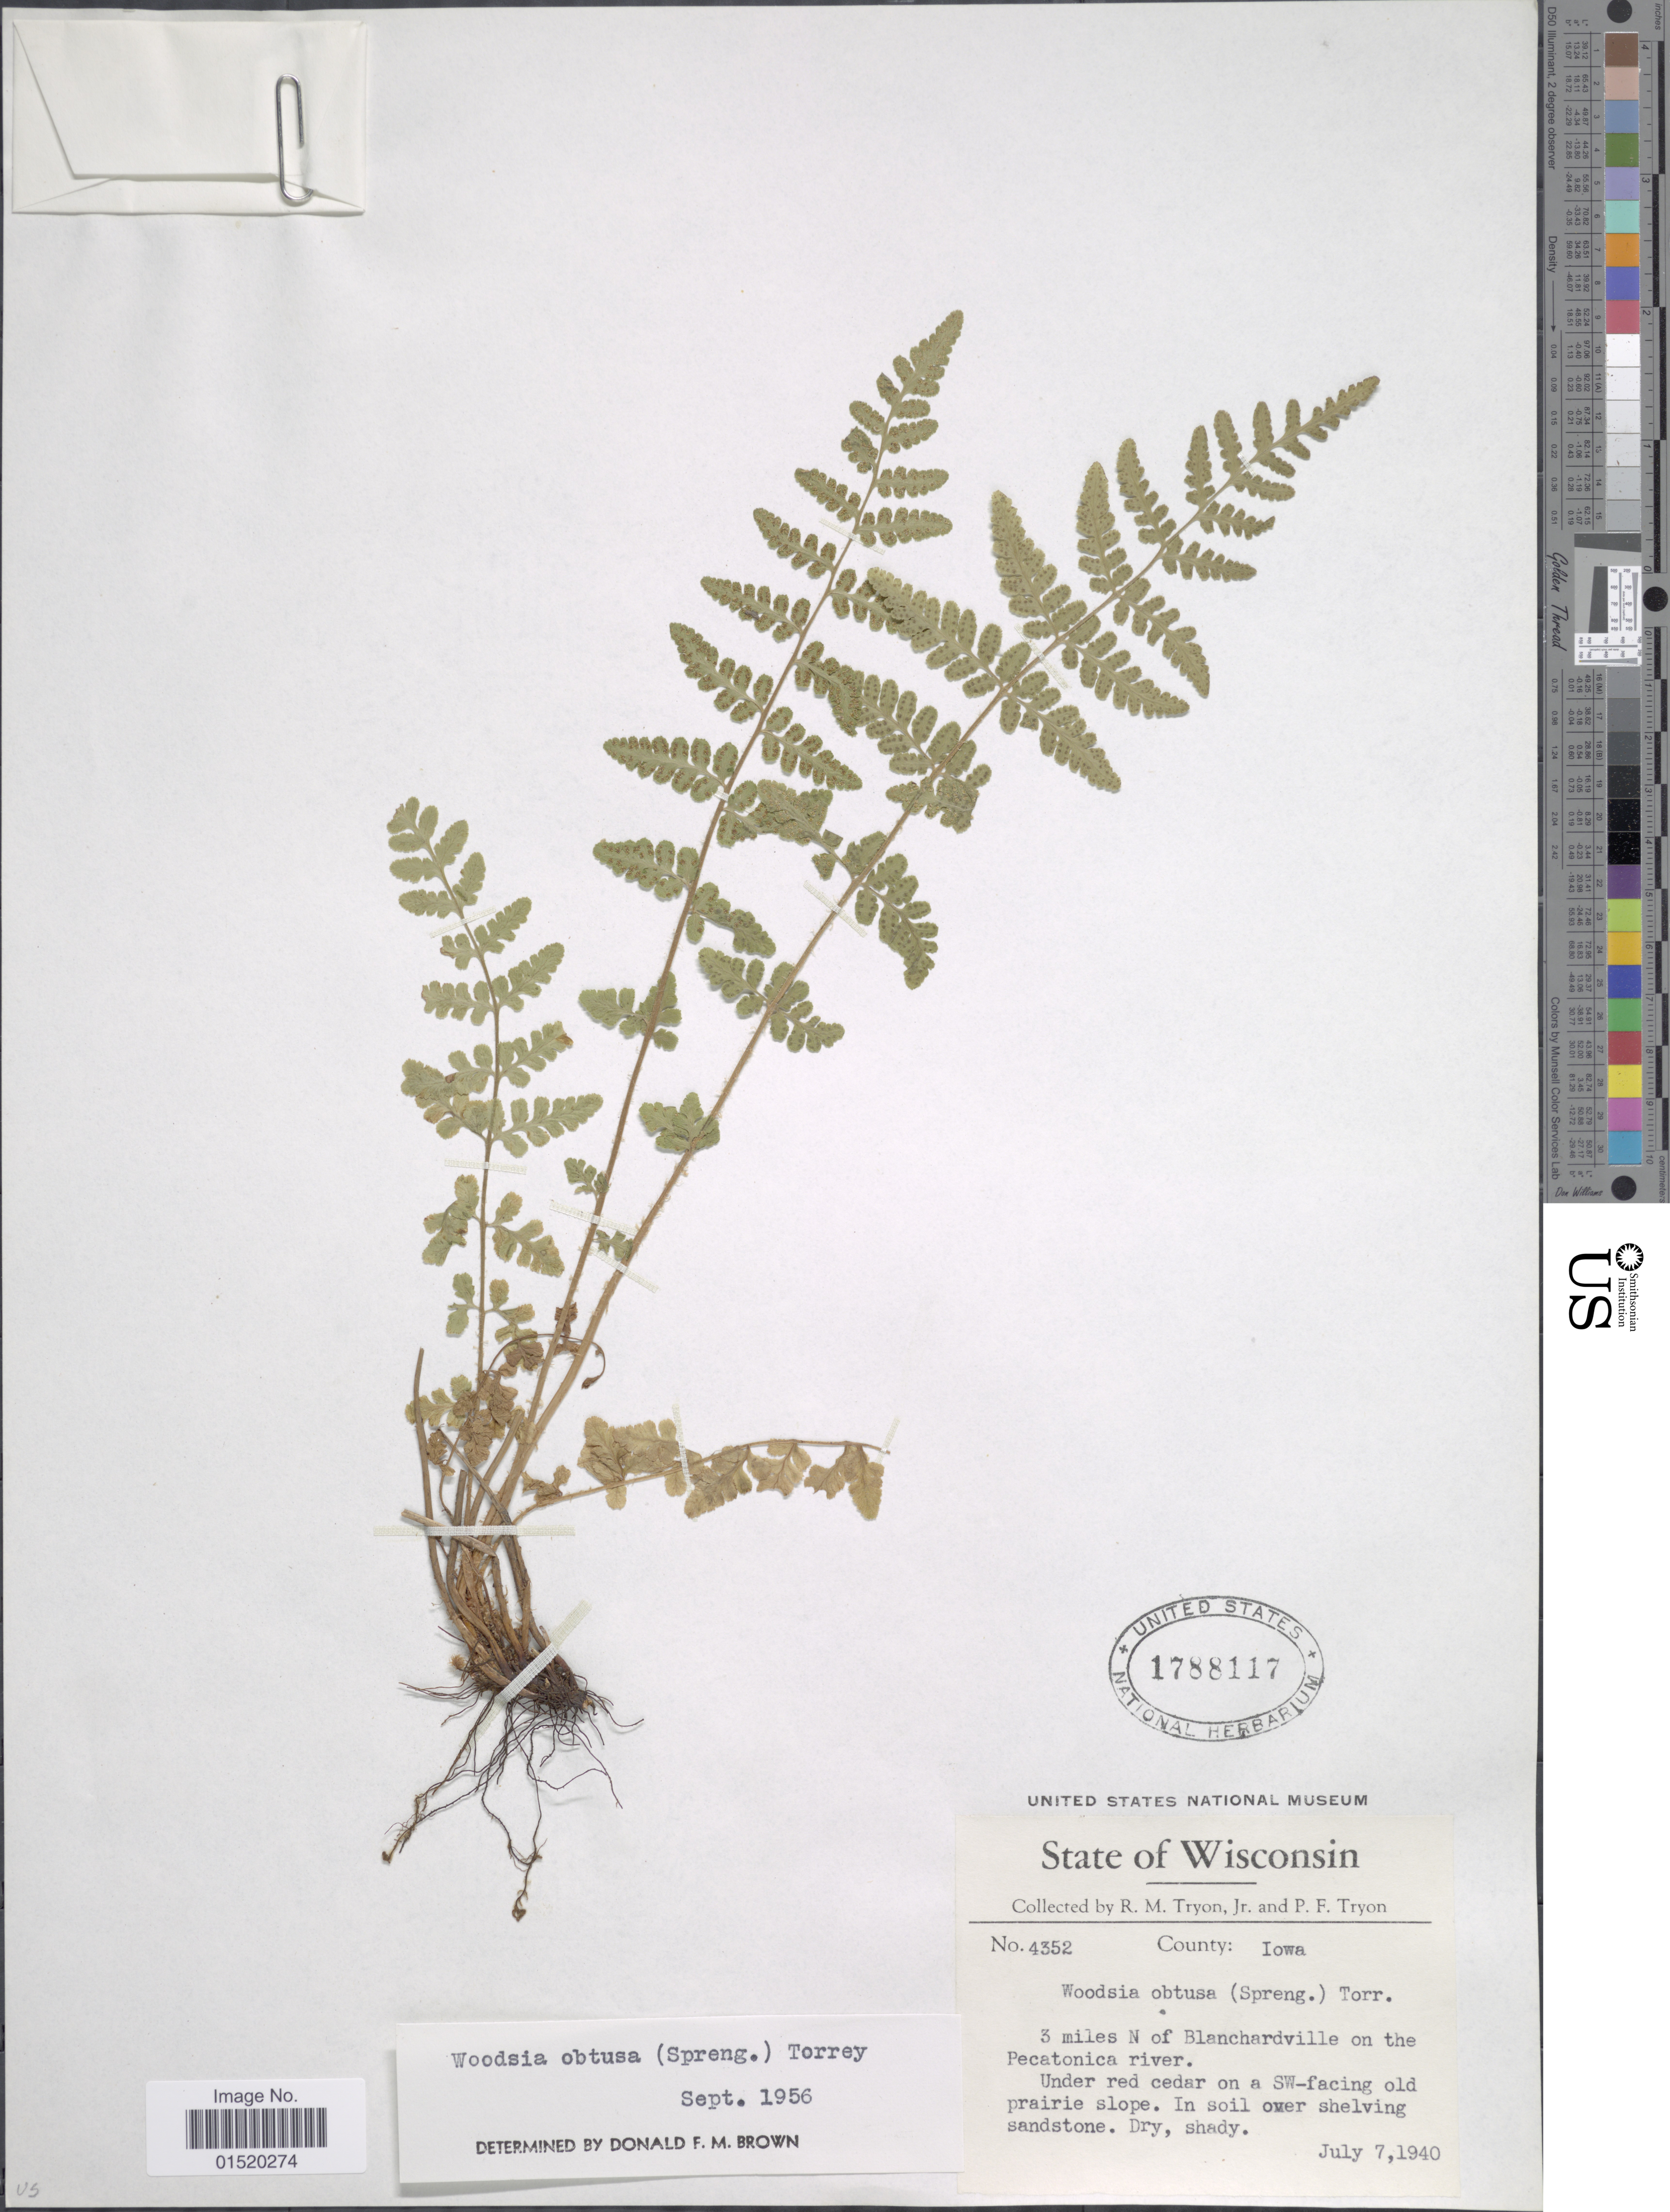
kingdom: Plantae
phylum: Tracheophyta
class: Polypodiopsida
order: Polypodiales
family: Woodsiaceae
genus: Woodsia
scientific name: Woodsia obtusa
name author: (Spreng.) Torr.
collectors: R. M. Tryon & P. Tryon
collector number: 4352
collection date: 1940-07-07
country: United States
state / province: Iowa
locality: Wisconsin, 3 miles N of Blanchardville on the Pecatonica river. Under red cedar on A SW-facing old prairie slope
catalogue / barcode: US 1788117